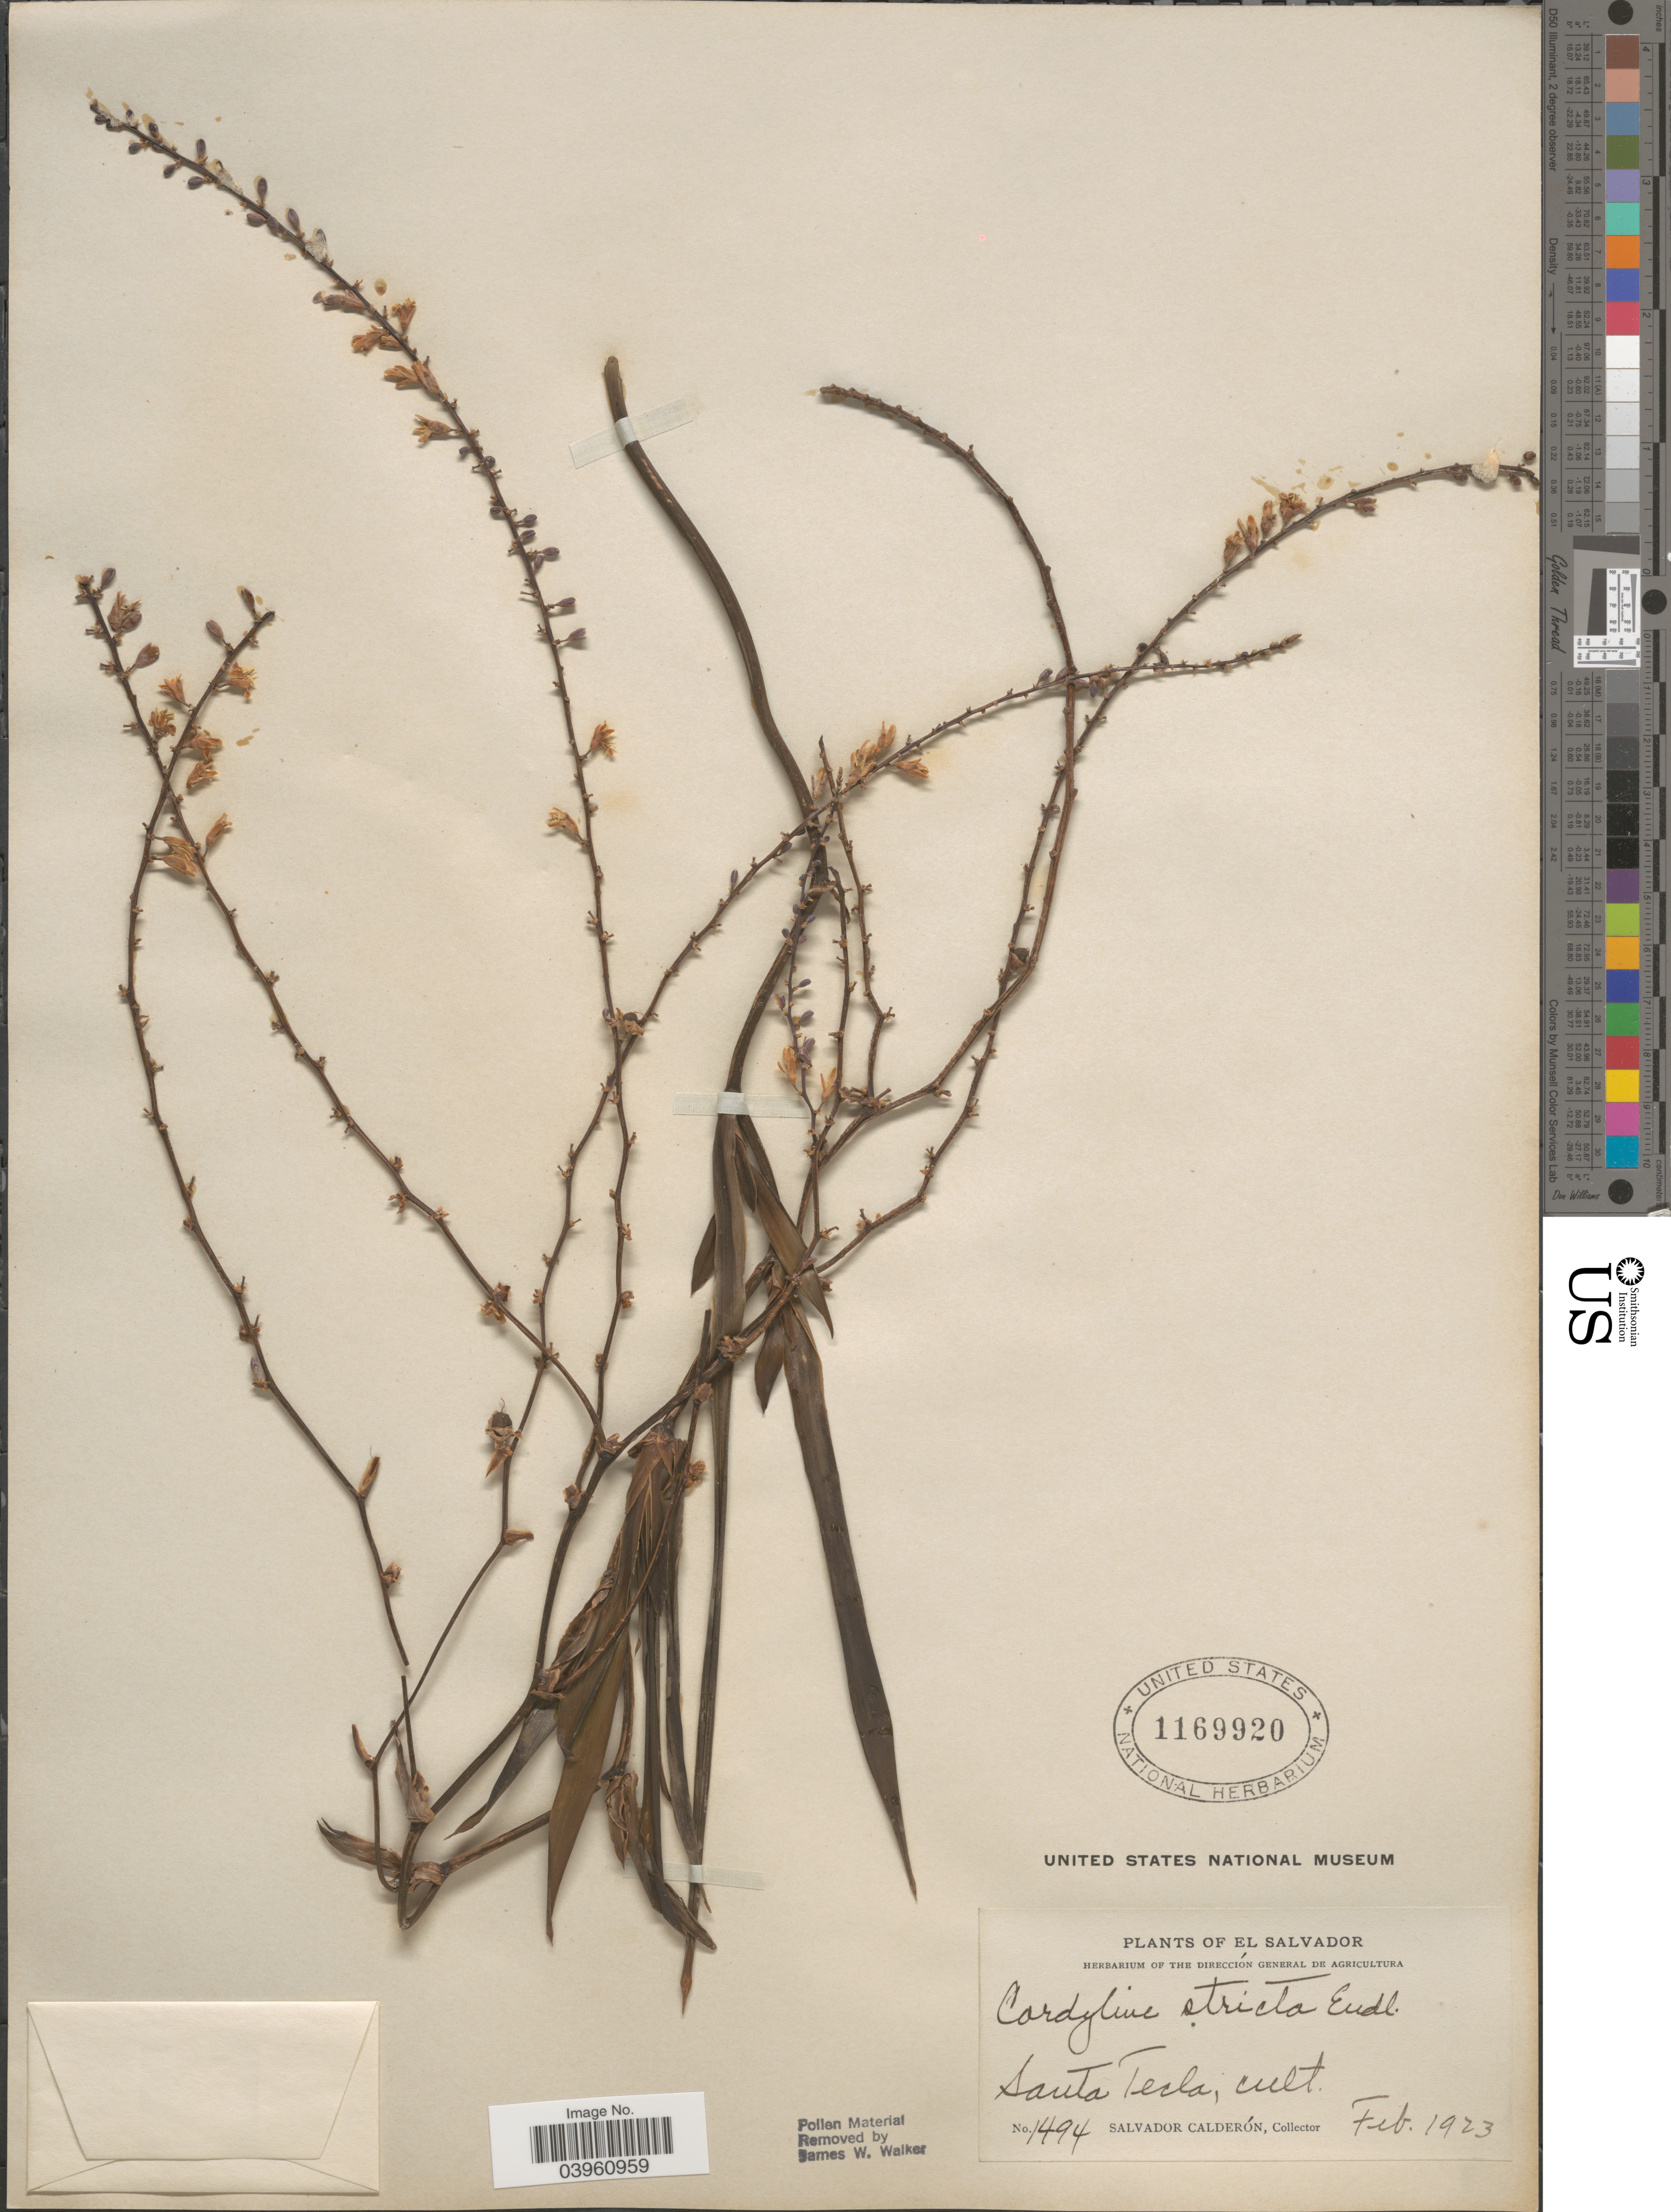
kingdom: Plantae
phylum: Tracheophyta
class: Liliopsida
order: Asparagales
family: Asparagaceae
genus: Cordyline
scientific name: Cordyline stricta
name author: (Sims) Endl.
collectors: S. Calderón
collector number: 1494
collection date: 1923-02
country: El Salvador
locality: Santa Tecla.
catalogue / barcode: US 1169920